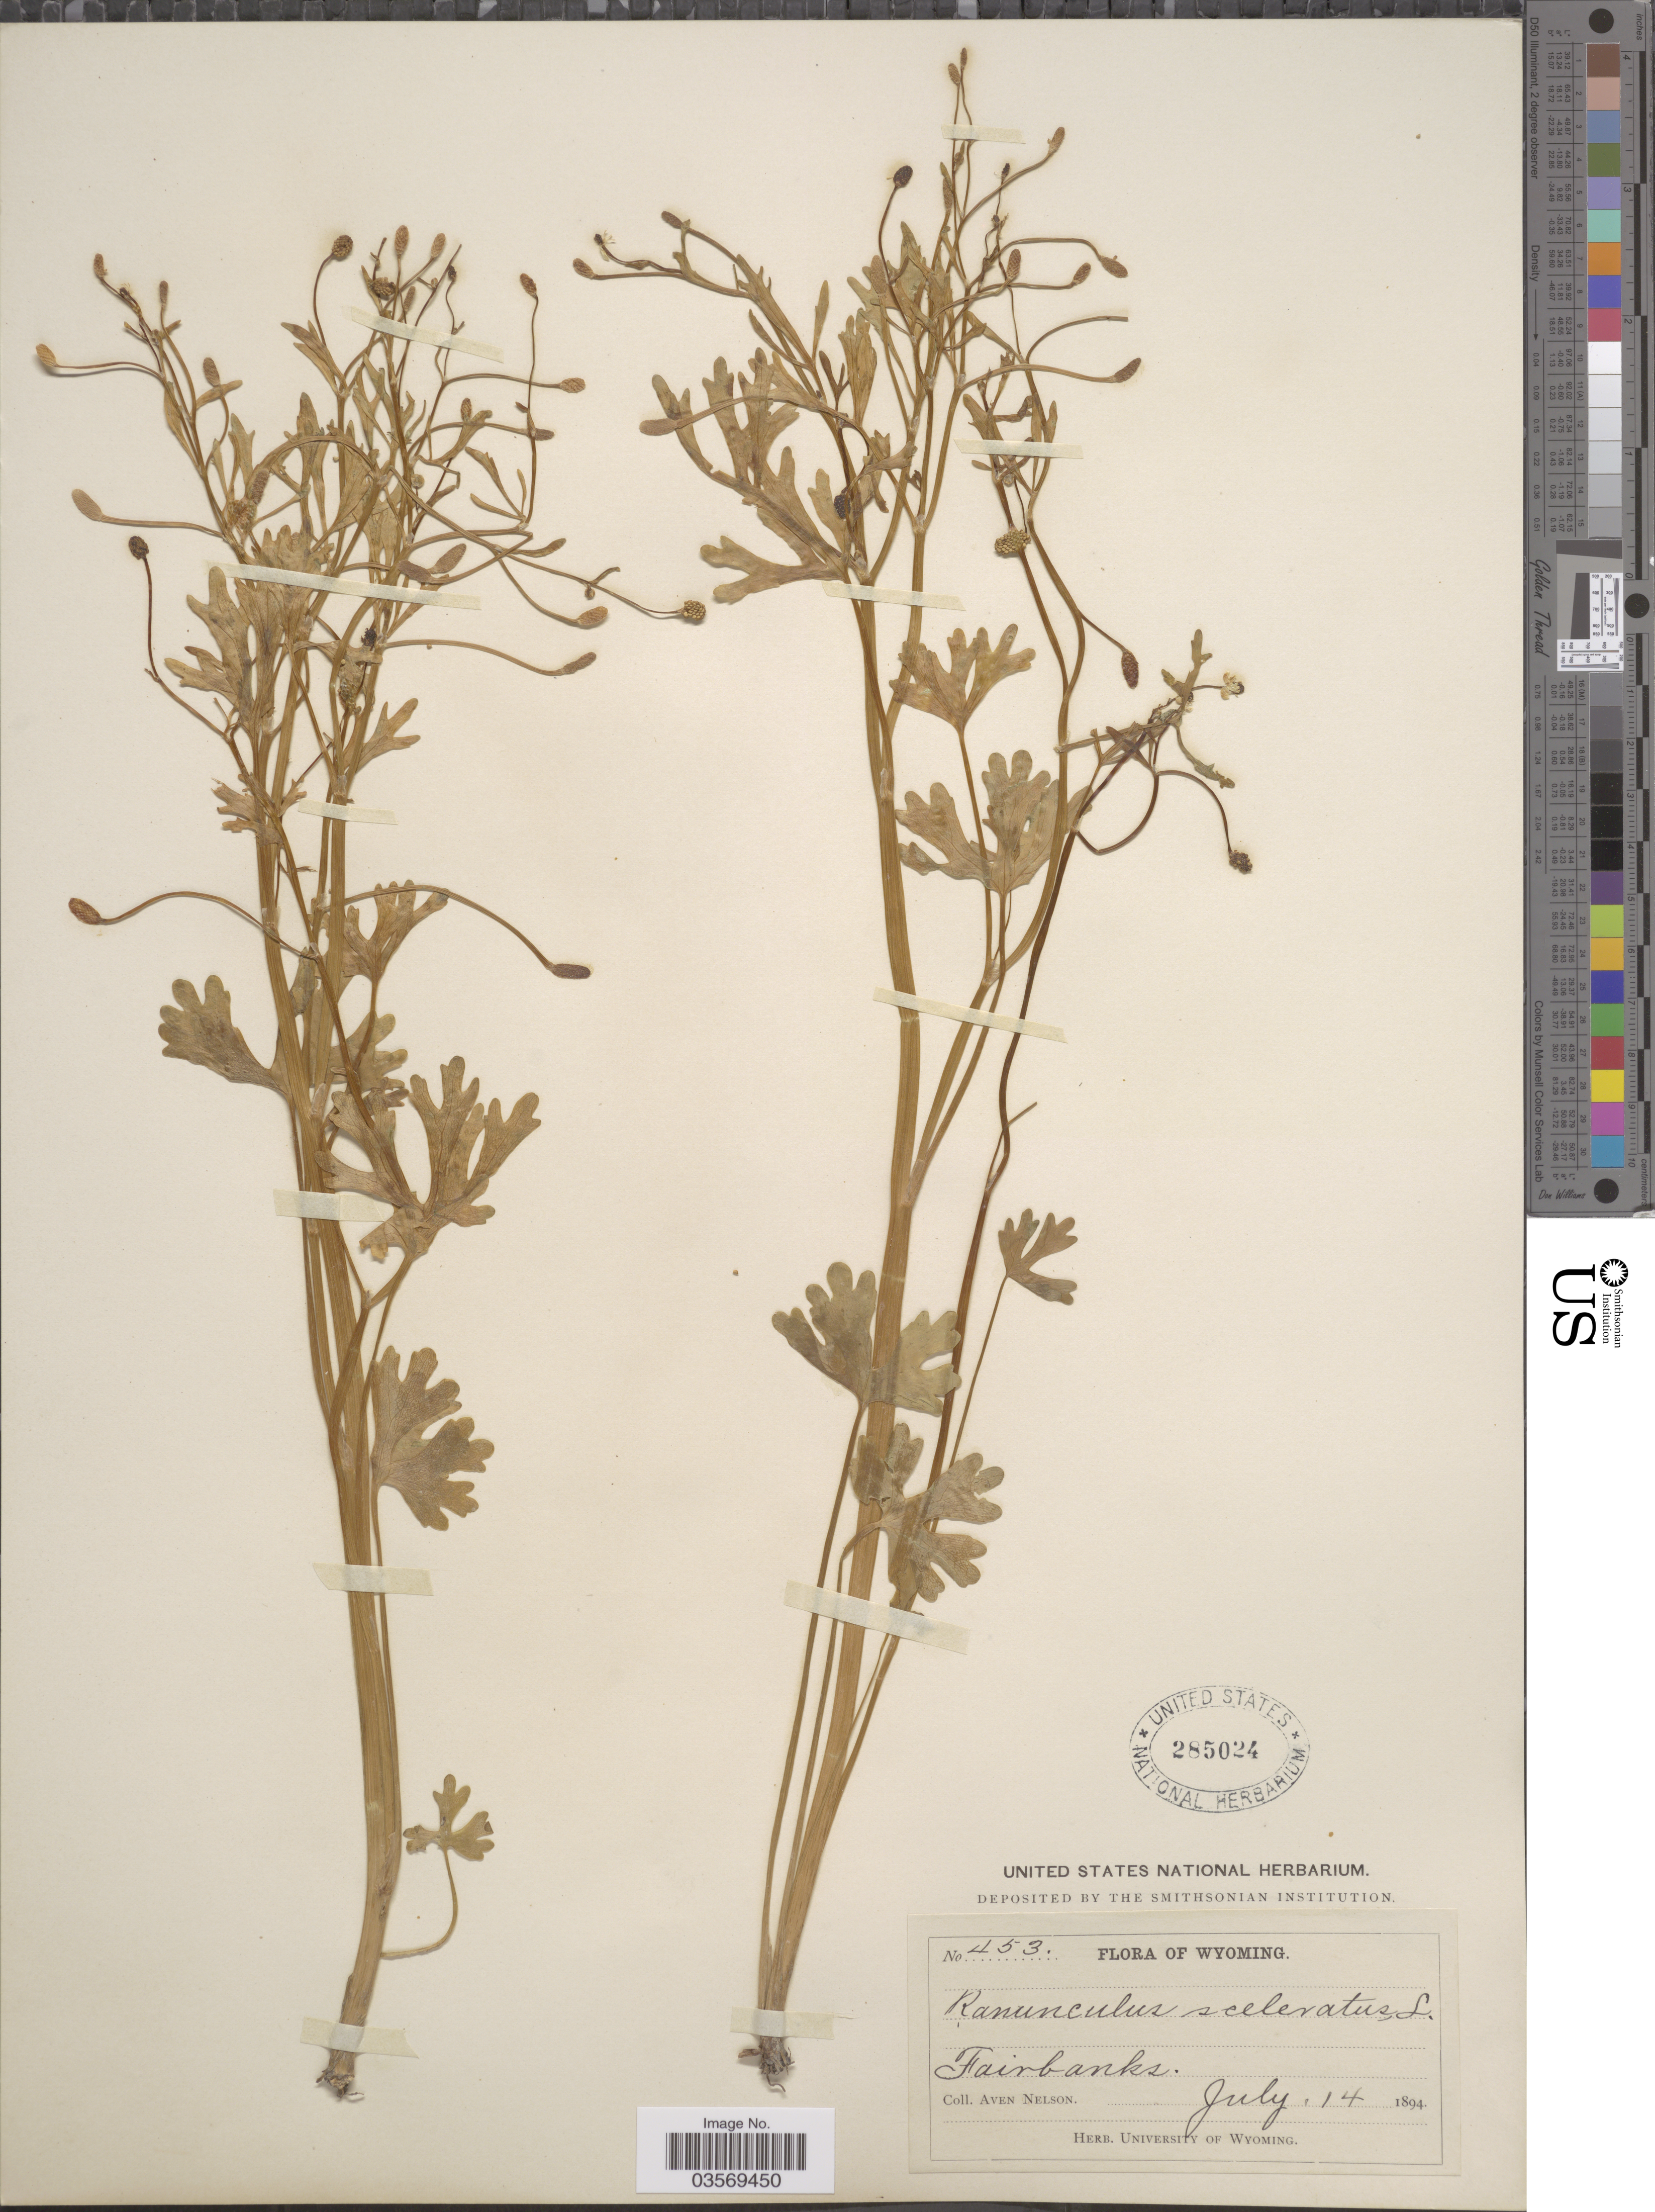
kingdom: Plantae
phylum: Tracheophyta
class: Magnoliopsida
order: Ranunculales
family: Ranunculaceae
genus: Ranunculus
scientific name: Ranunculus sceleratus var. multifidus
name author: Nutt.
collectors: A. Nelson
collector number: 453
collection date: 1894-07-14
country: United States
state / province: Wyoming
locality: Fairbanks.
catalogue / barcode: US 285024